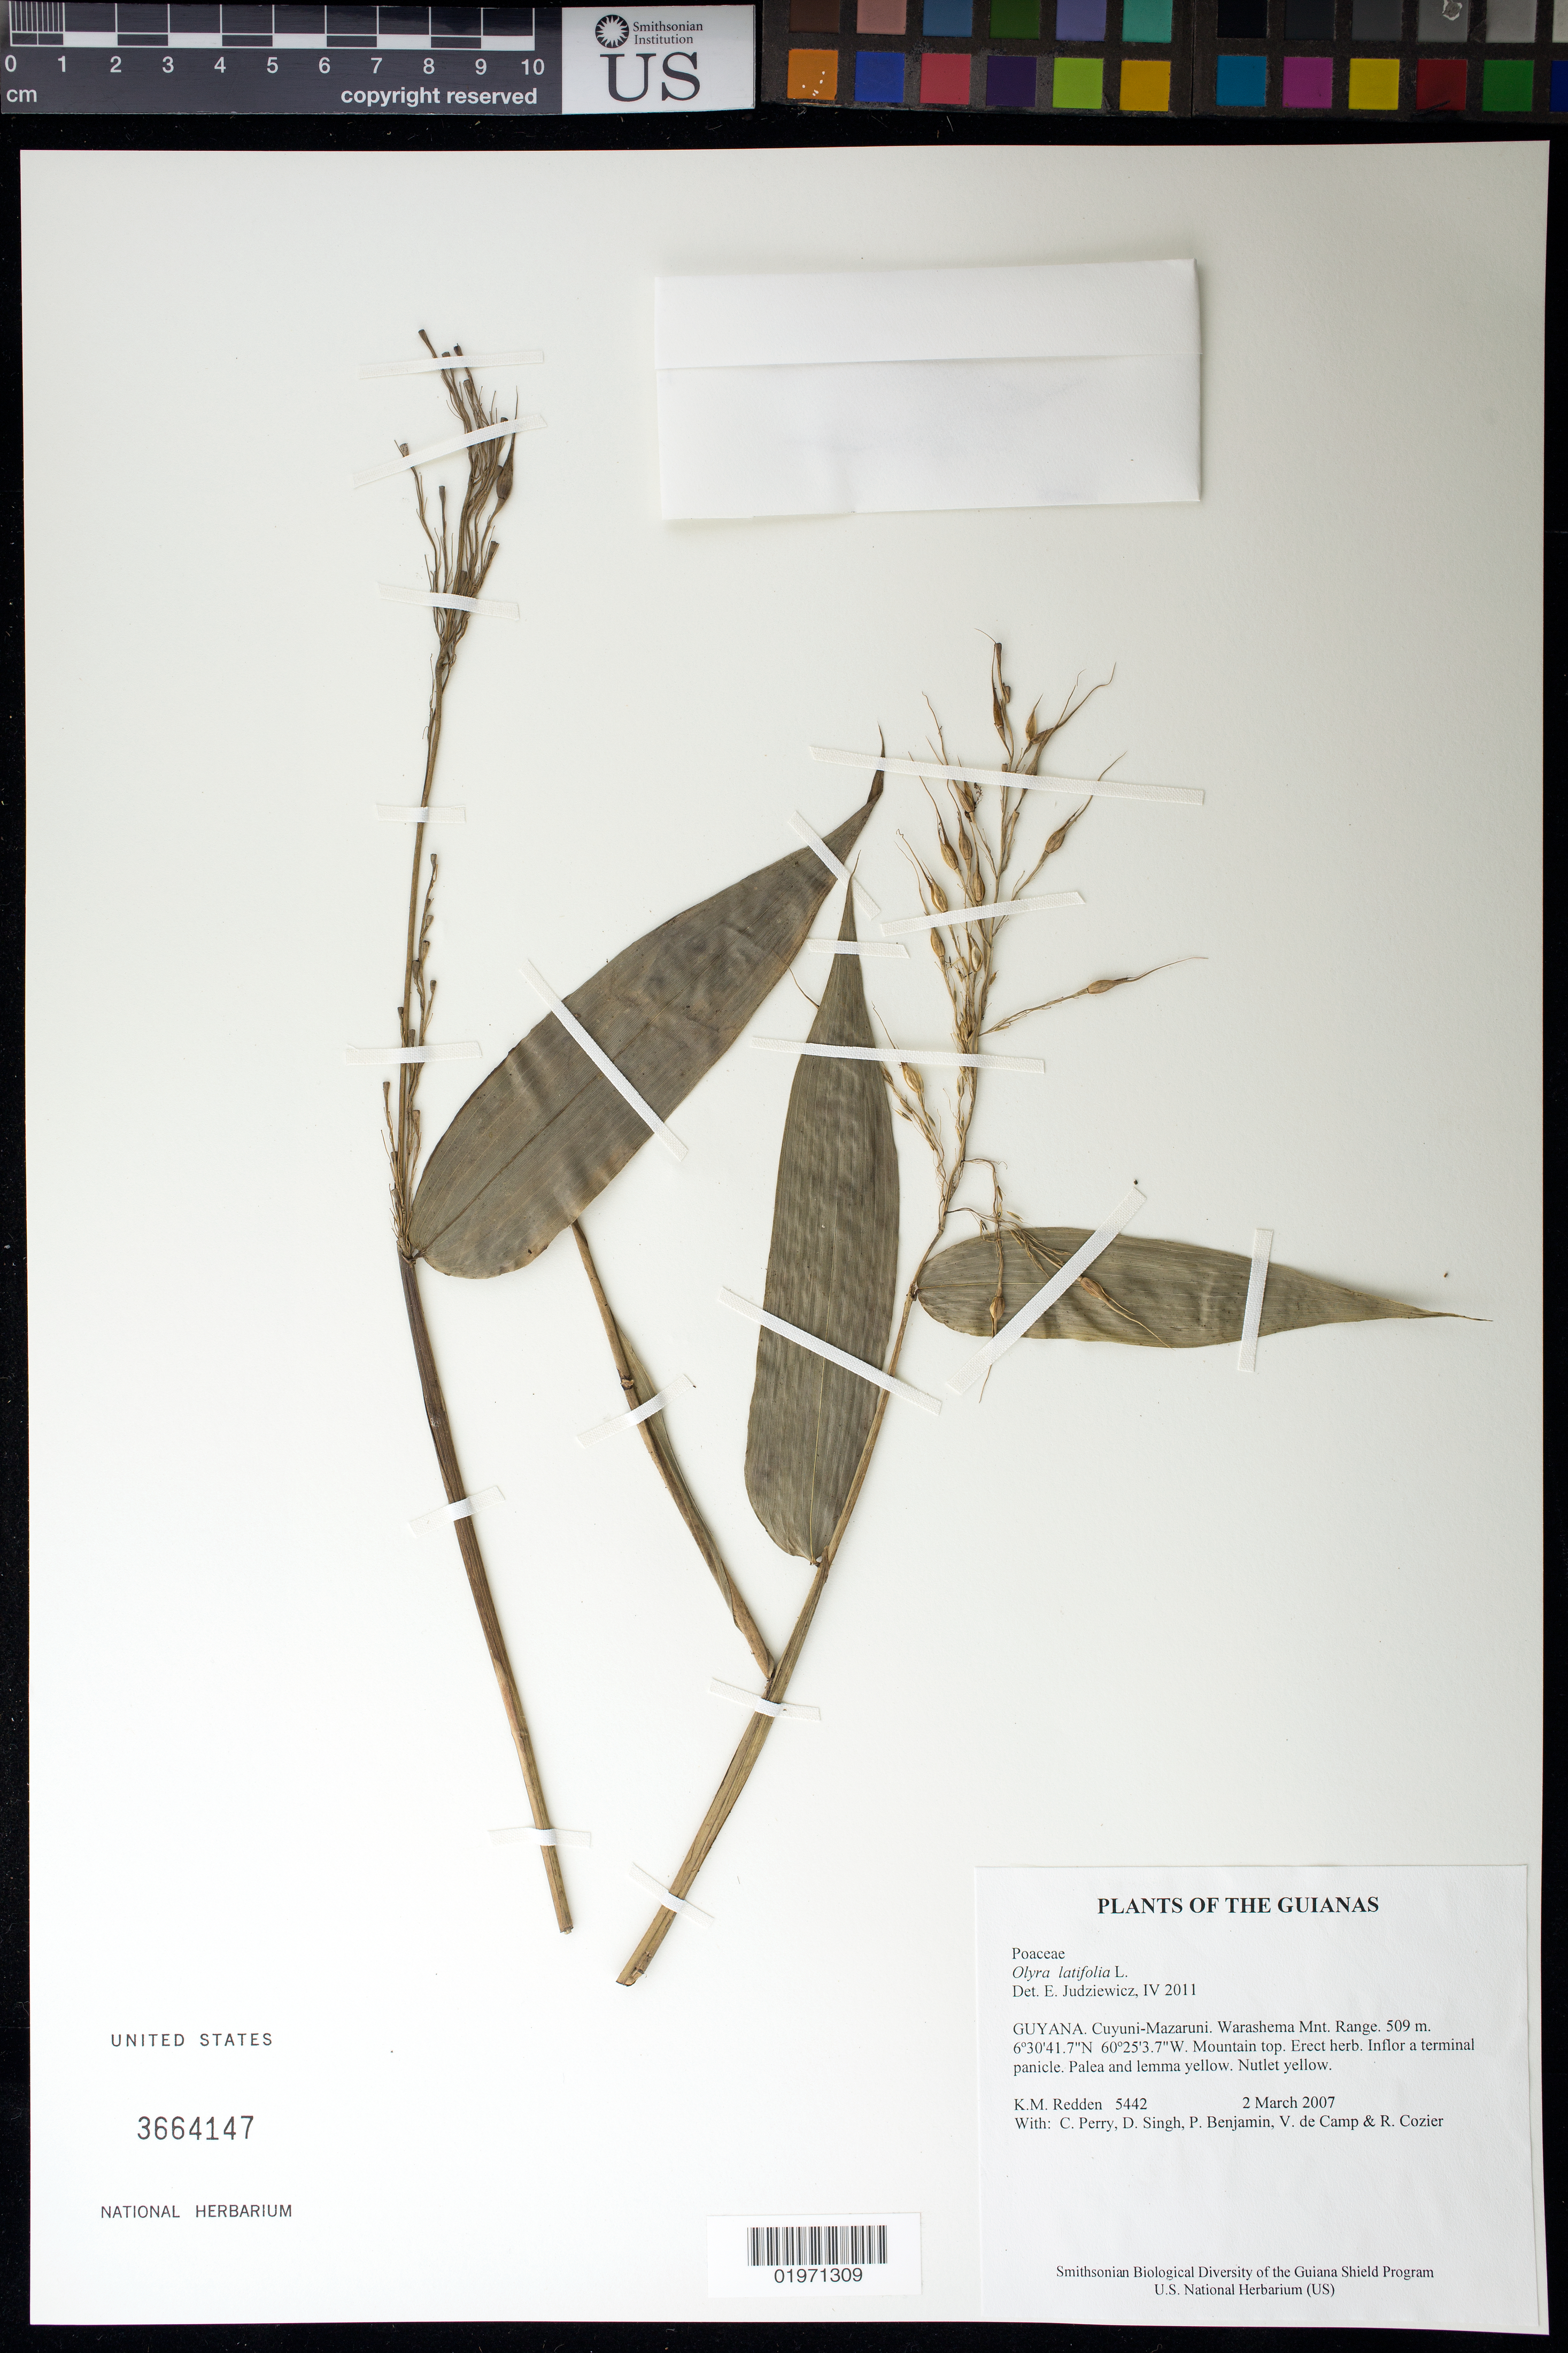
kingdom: Plantae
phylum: Tracheophyta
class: Liliopsida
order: Poales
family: Poaceae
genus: Olyra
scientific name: Olyra latifolia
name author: L.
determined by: Judziewicz, E. J.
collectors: K. M. Redden, C. Perry, D. Singh, P. Benjamin, V. De Camp & R. Cozier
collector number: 5442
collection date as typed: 2 March 2007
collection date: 2007-03-02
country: Guyana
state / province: Cuyuni-Mazaruni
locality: Warashema Mnt. Range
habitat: Mountain top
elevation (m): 509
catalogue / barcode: US 3664147